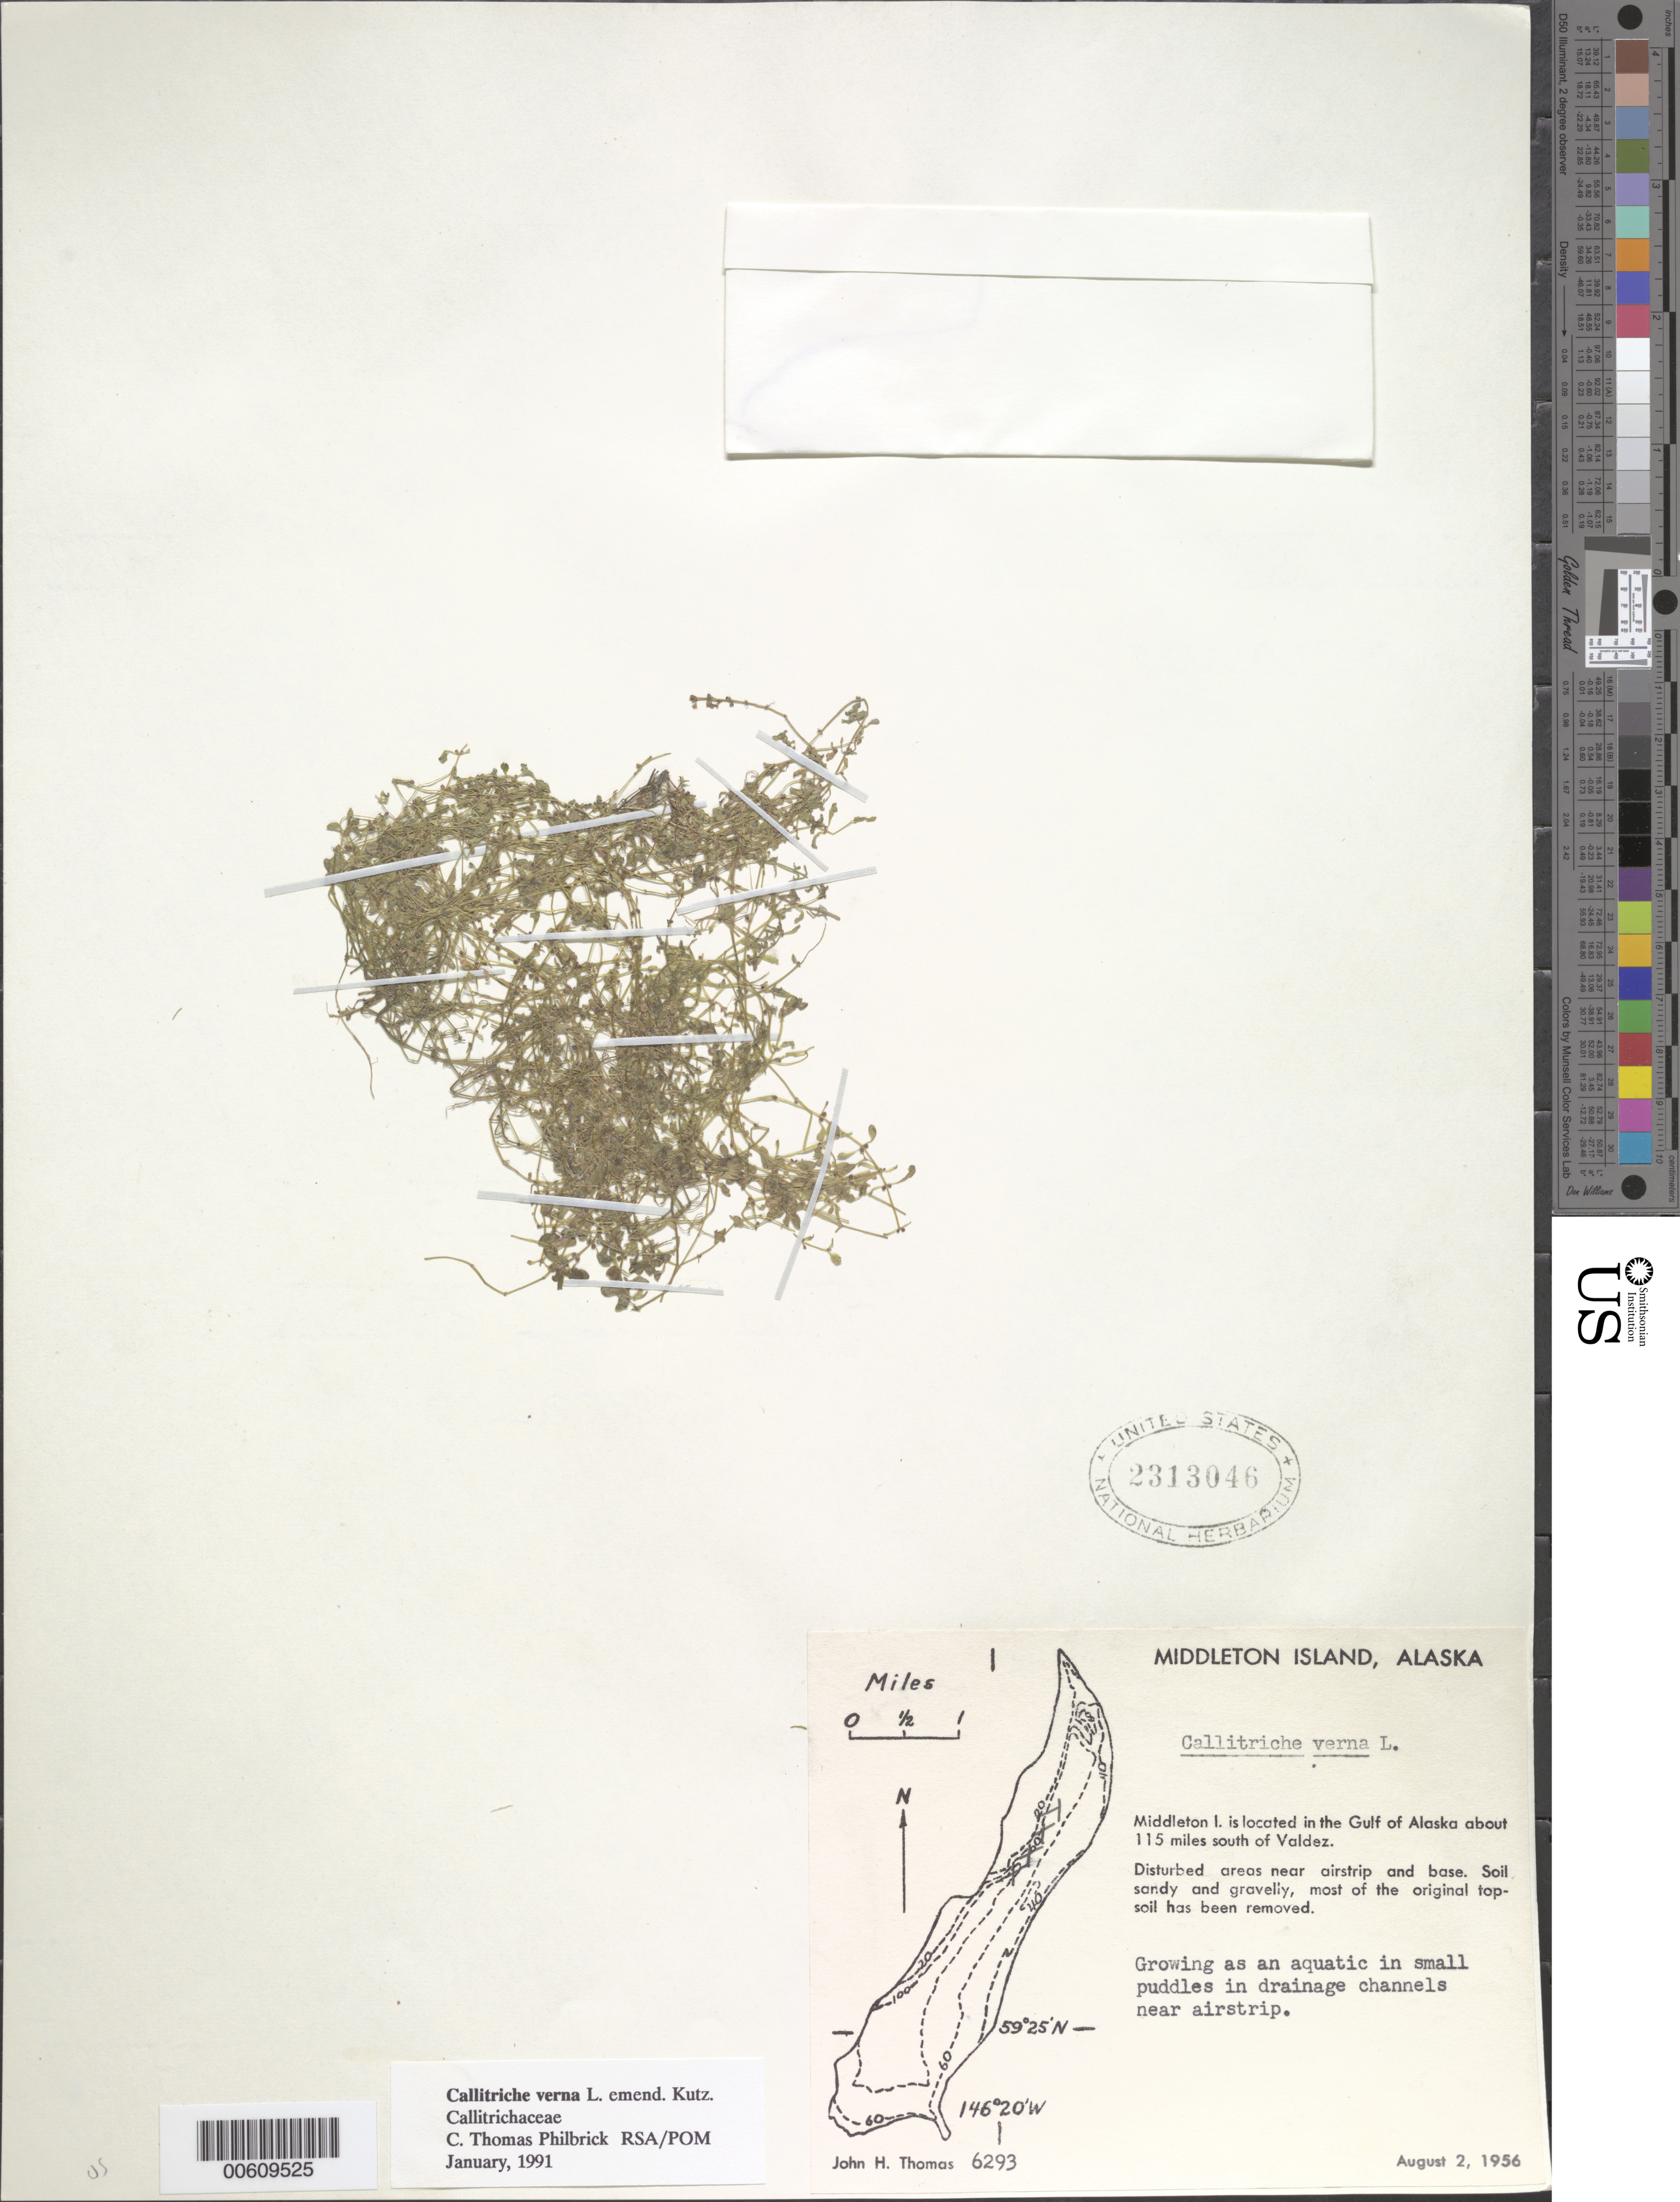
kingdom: Plantae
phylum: Tracheophyta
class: Magnoliopsida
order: Lamiales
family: Plantaginaceae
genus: Callitriche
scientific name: Callitriche verna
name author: L.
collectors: J. H. Thomas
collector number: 6293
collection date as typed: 02 Aug 1956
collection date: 1956-08-02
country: United States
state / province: Alaska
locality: Middleton Island, S of Valdez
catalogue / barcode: US 2313046